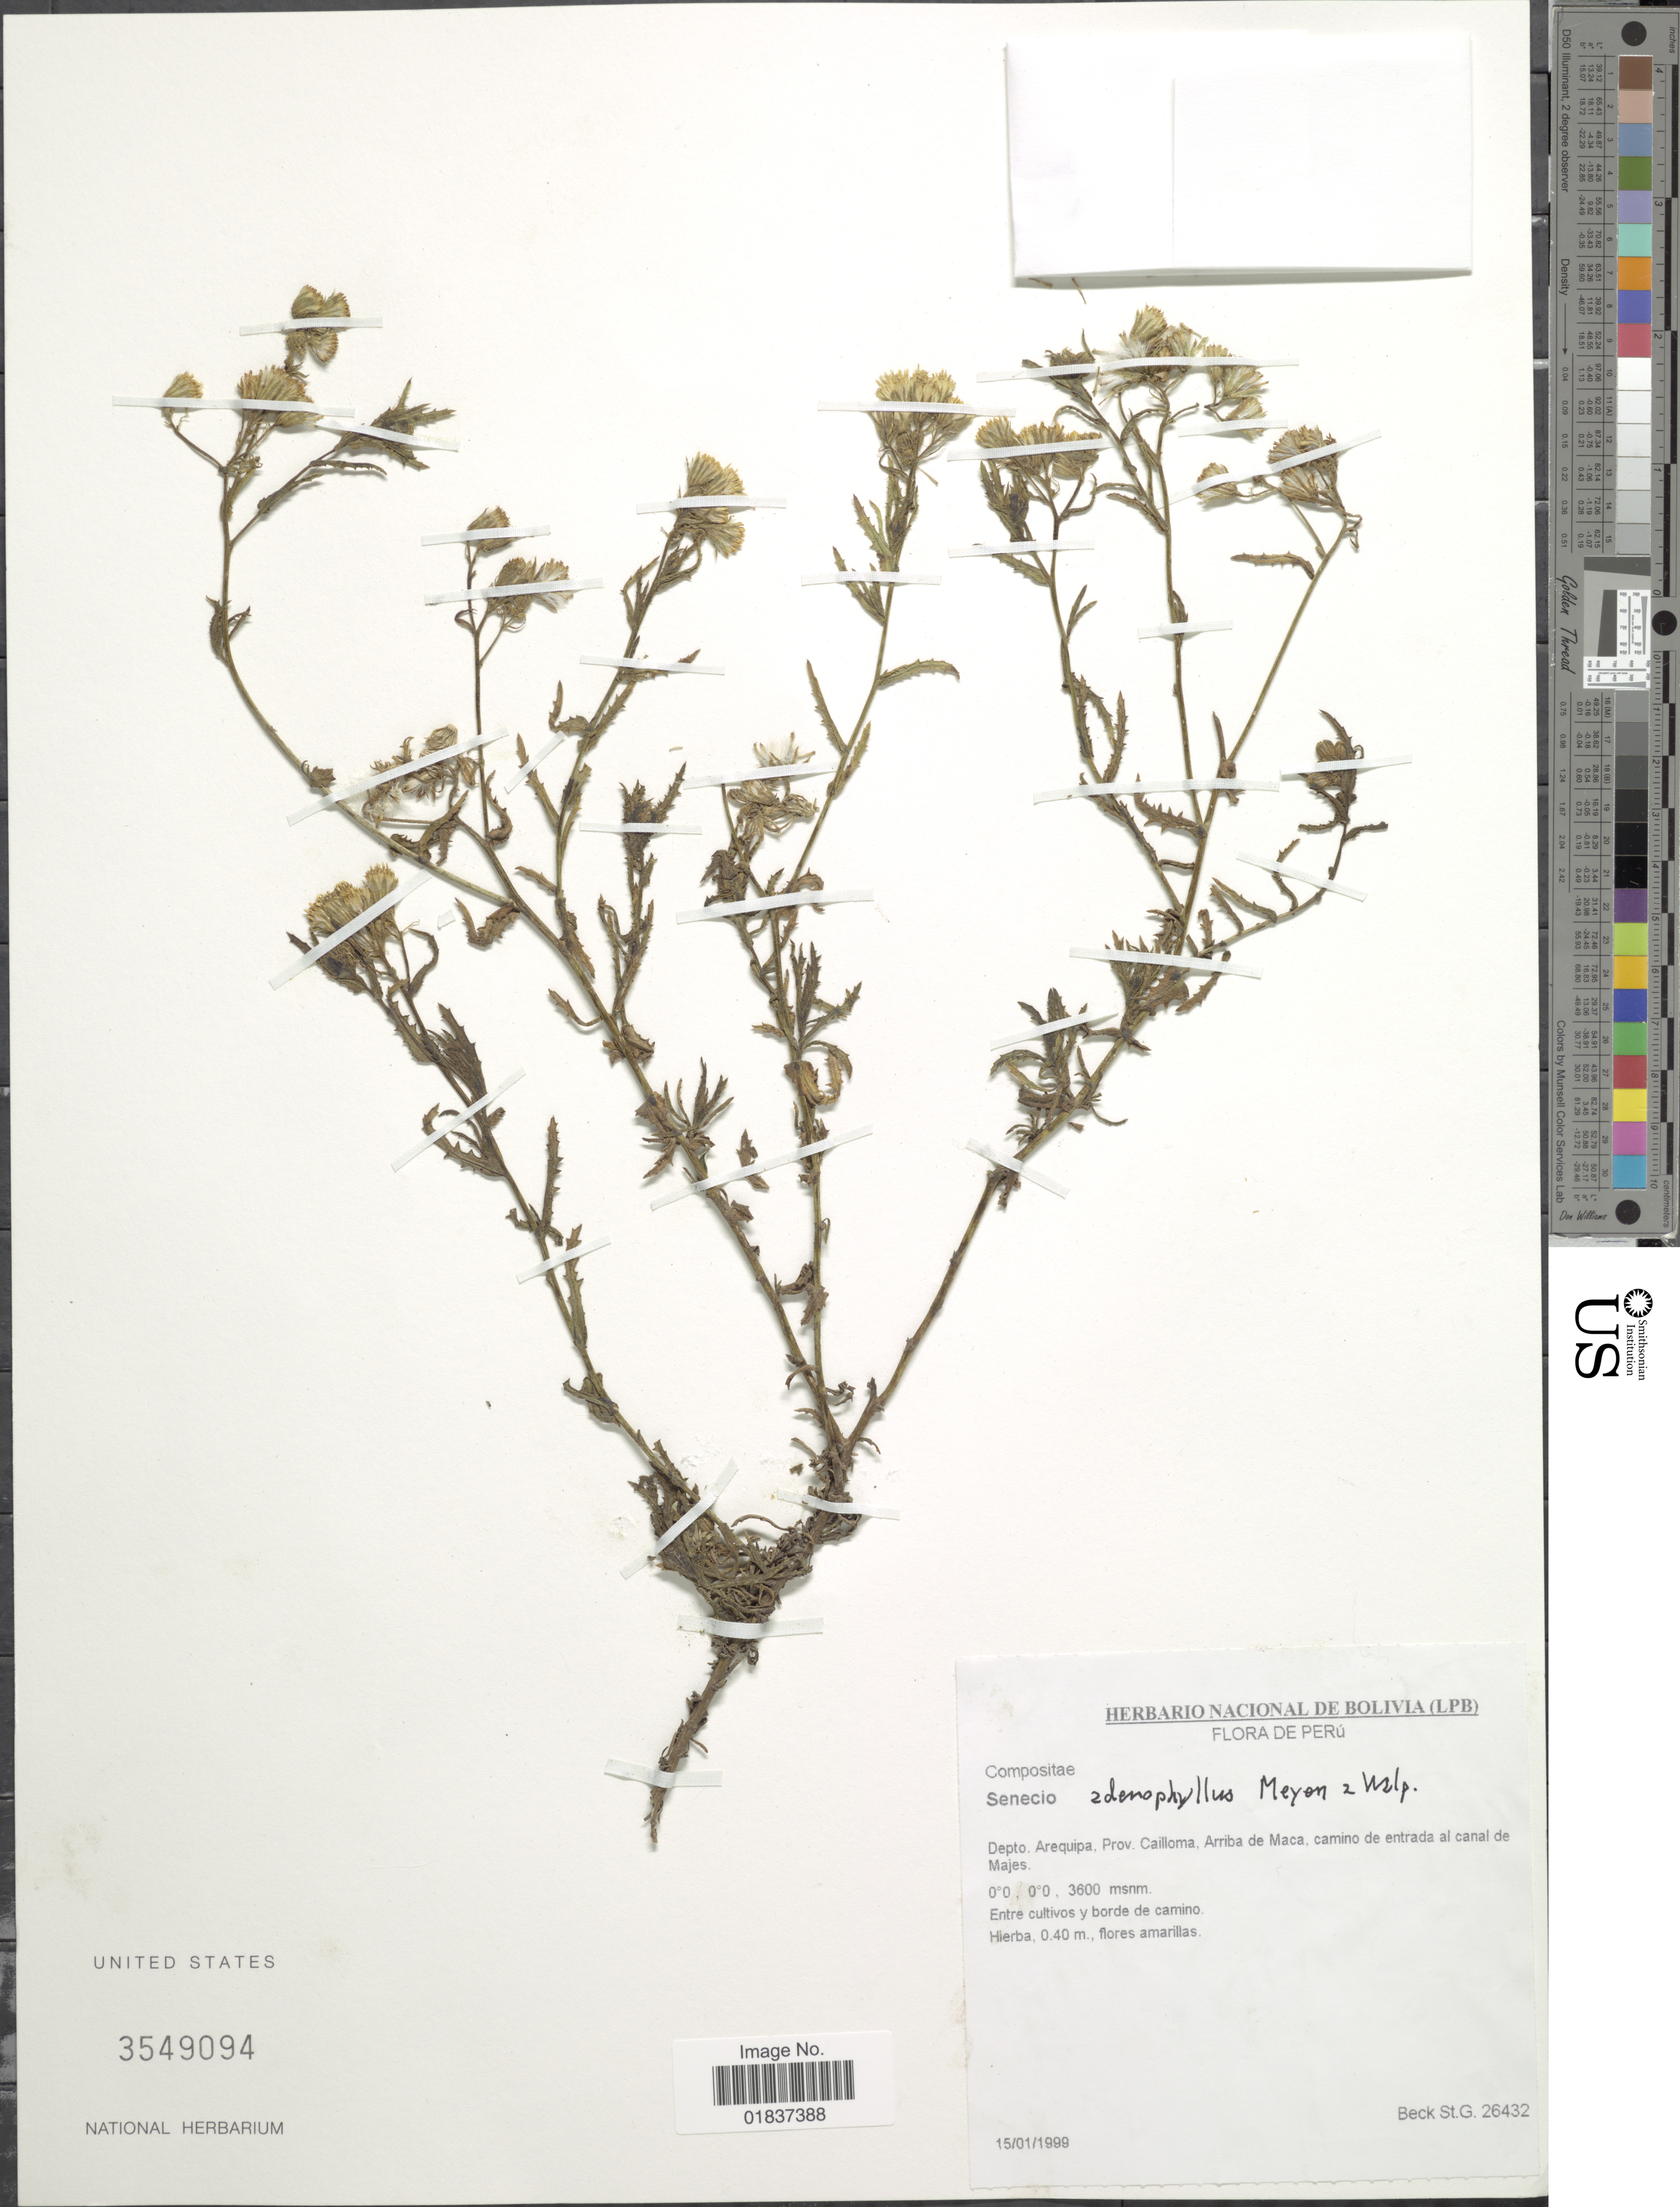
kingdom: Plantae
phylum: Tracheophyta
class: Magnoliopsida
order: Asterales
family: Asteraceae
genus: Senecio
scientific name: Senecio adenophyllus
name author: Meyen & Walp.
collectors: S. G. Beck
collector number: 26432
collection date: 1999-01-15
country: Peru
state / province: Arequipa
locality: Depto. Arequipa,prov. Cailoma. Arriba de Maca, camino de entrada al canal de Majes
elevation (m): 3600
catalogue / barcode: US 3549094